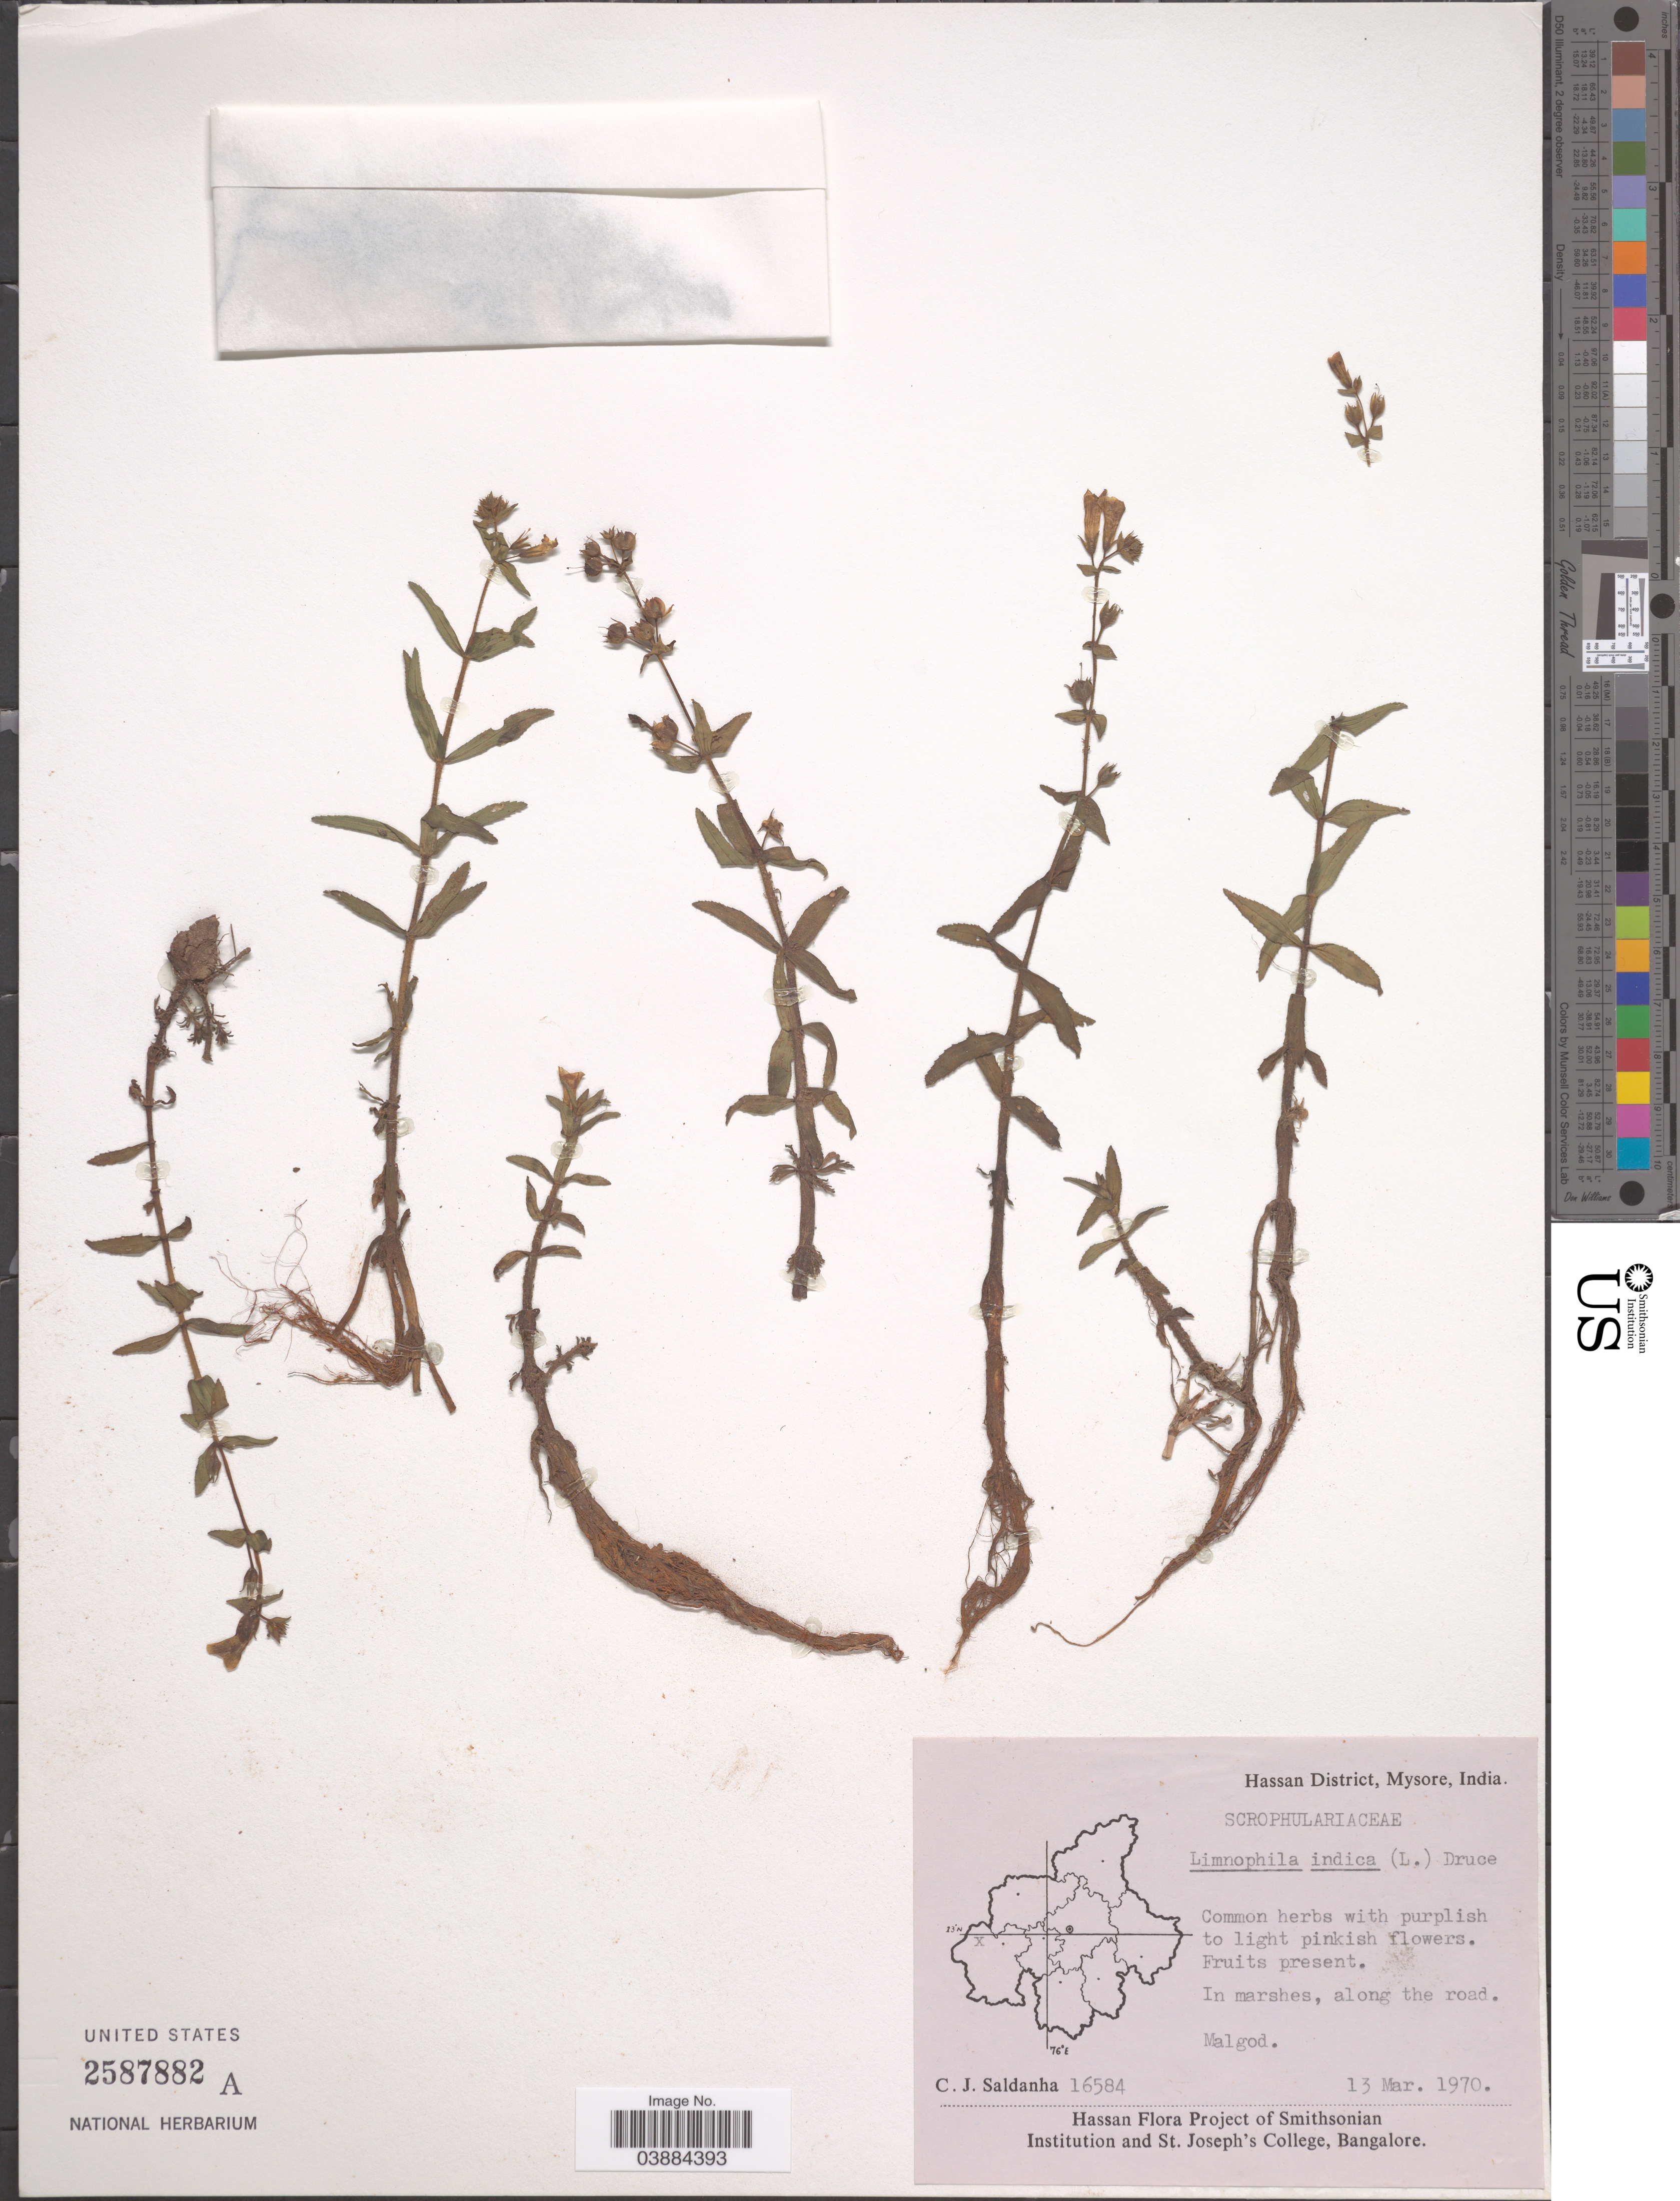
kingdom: Plantae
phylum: Tracheophyta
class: Magnoliopsida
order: Lamiales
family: Plantaginaceae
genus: Limnophila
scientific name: Limnophila indica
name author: (L.) Druce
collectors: C. J. Saldanha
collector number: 16584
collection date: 1970-05-13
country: India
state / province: Karnataka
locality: Hassan District, Mysore. Malgod.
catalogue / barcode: US 2587882A